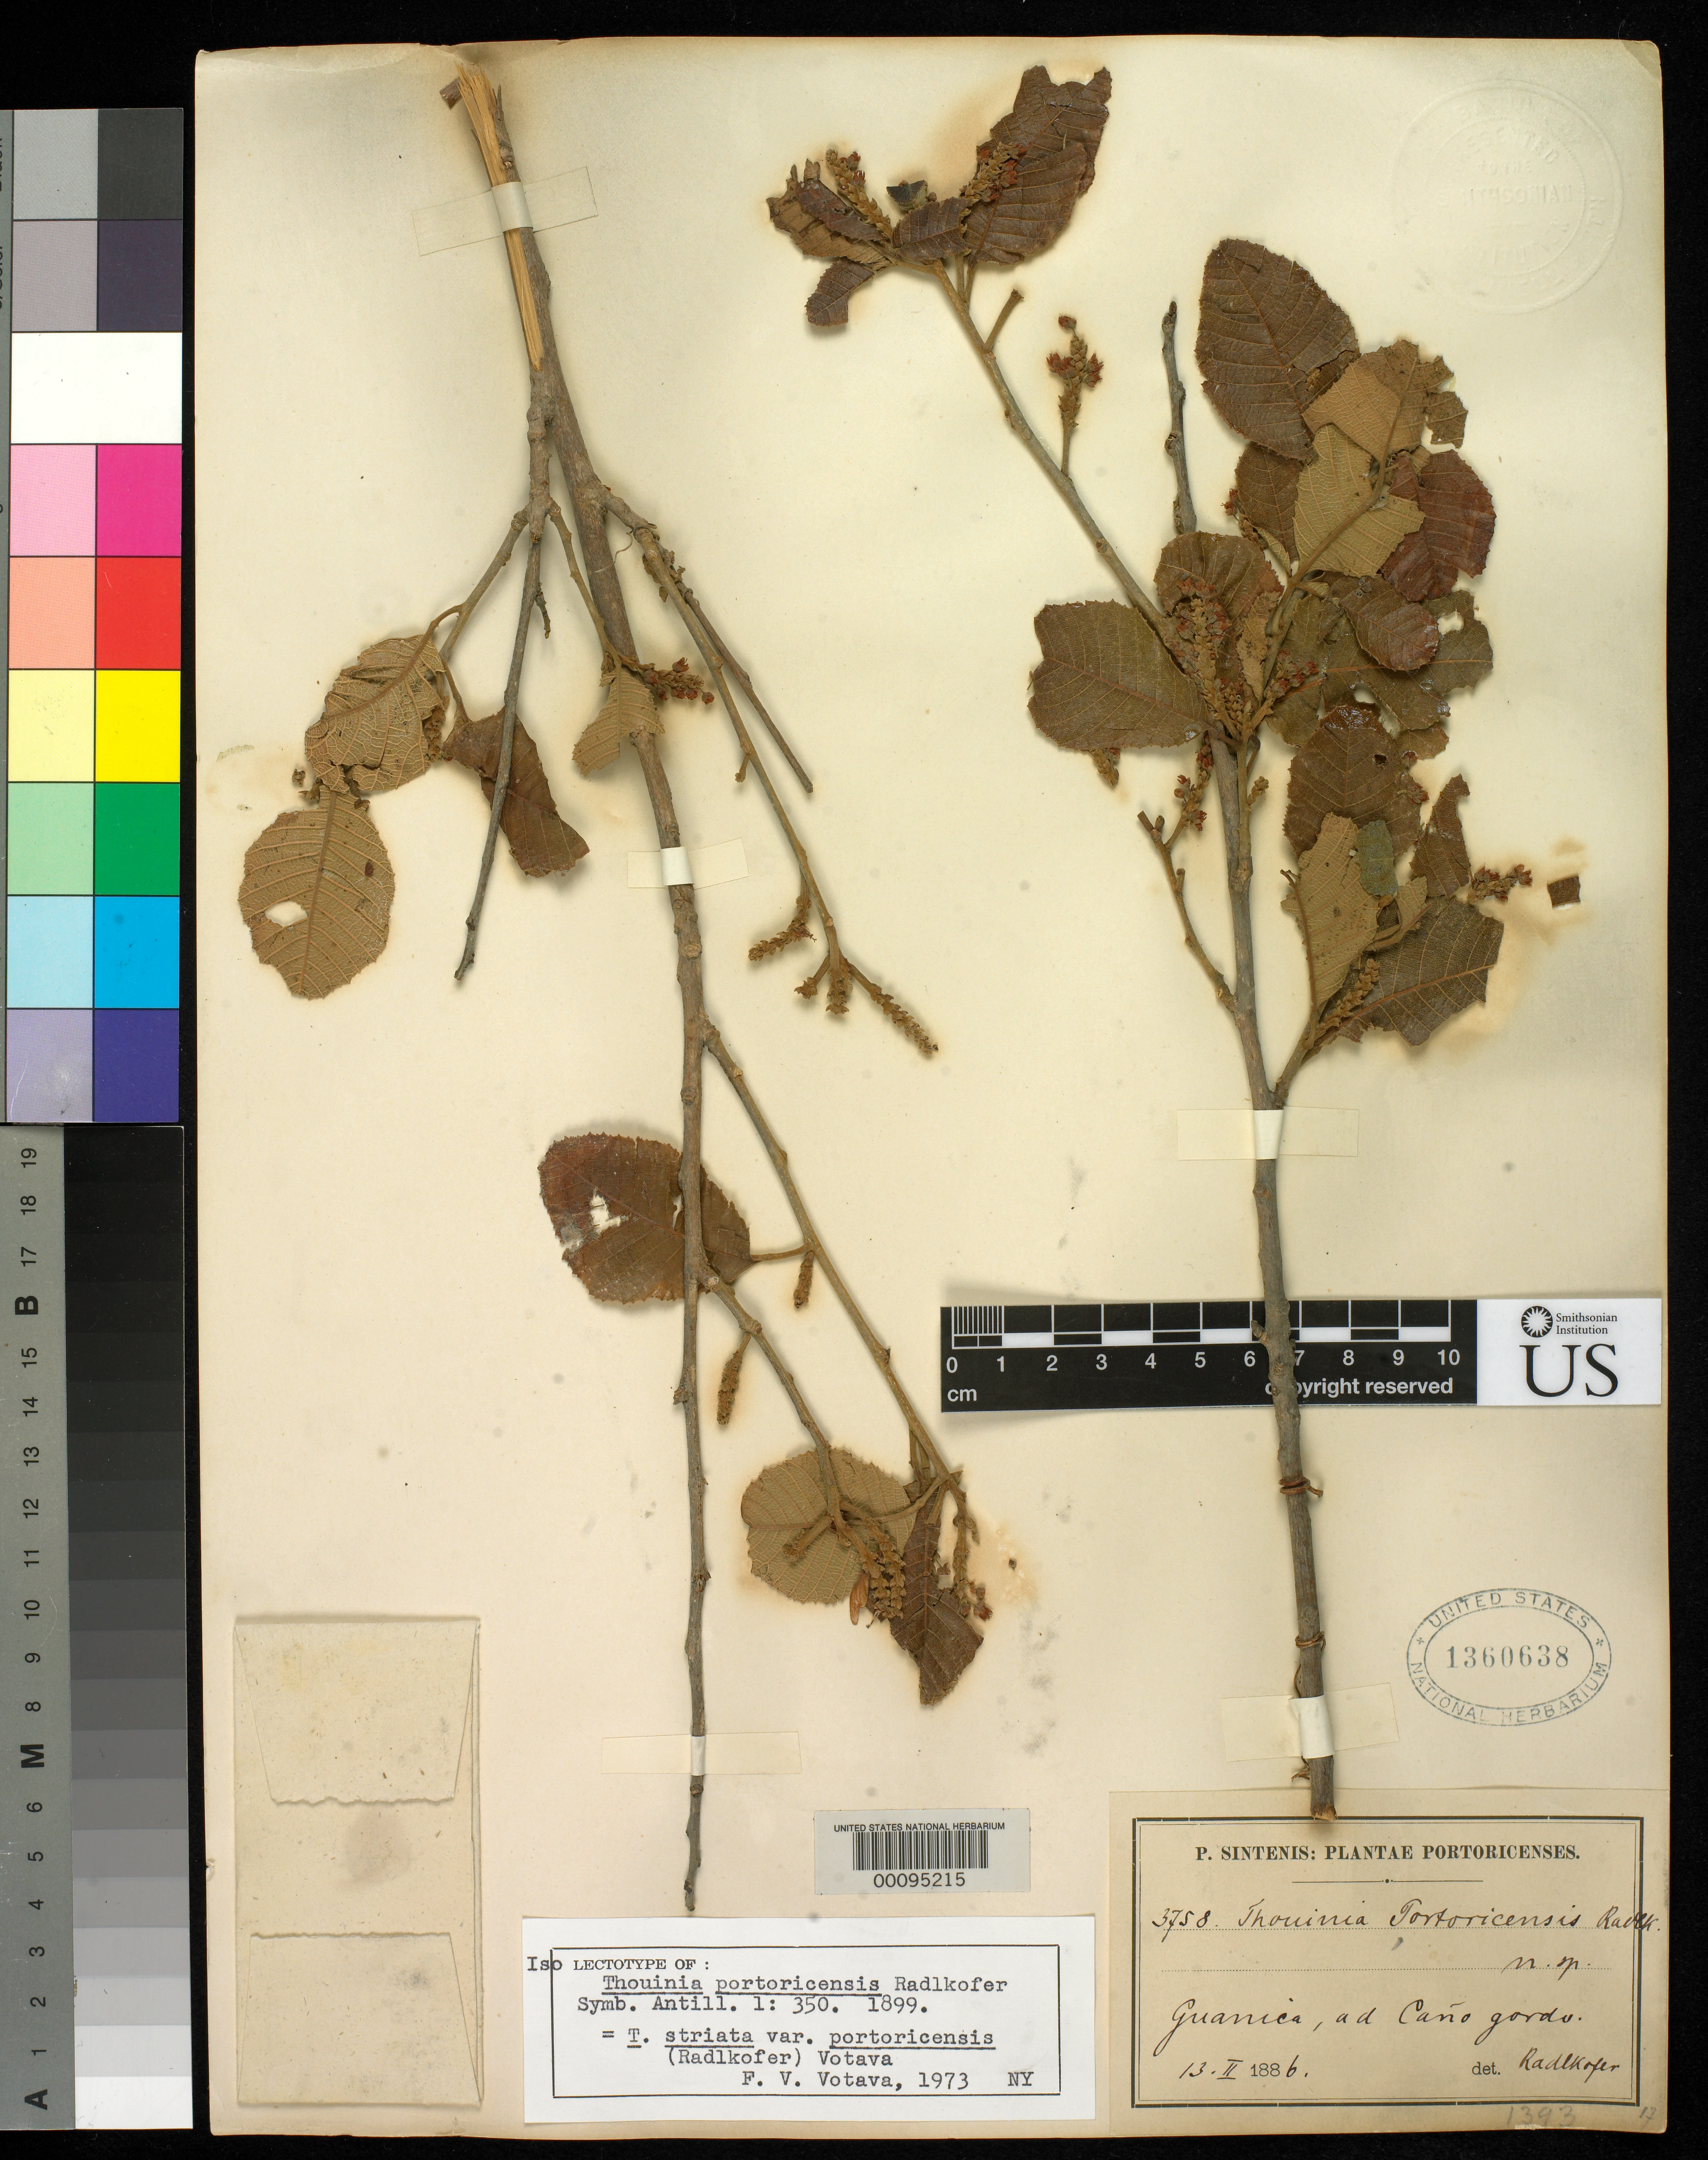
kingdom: Plantae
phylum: Tracheophyta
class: Magnoliopsida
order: Sapindales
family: Sapindaceae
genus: Thouinia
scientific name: Thouinia portoricensis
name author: Radlk. in Engl. & Prantl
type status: Isolectotype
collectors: P. Sintenis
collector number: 3758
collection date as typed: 13 Feb 1886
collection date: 1886-02-13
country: Puerto Rico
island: Greater Antilles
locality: "Guanico ad Cano Gordo".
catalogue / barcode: US 1360638